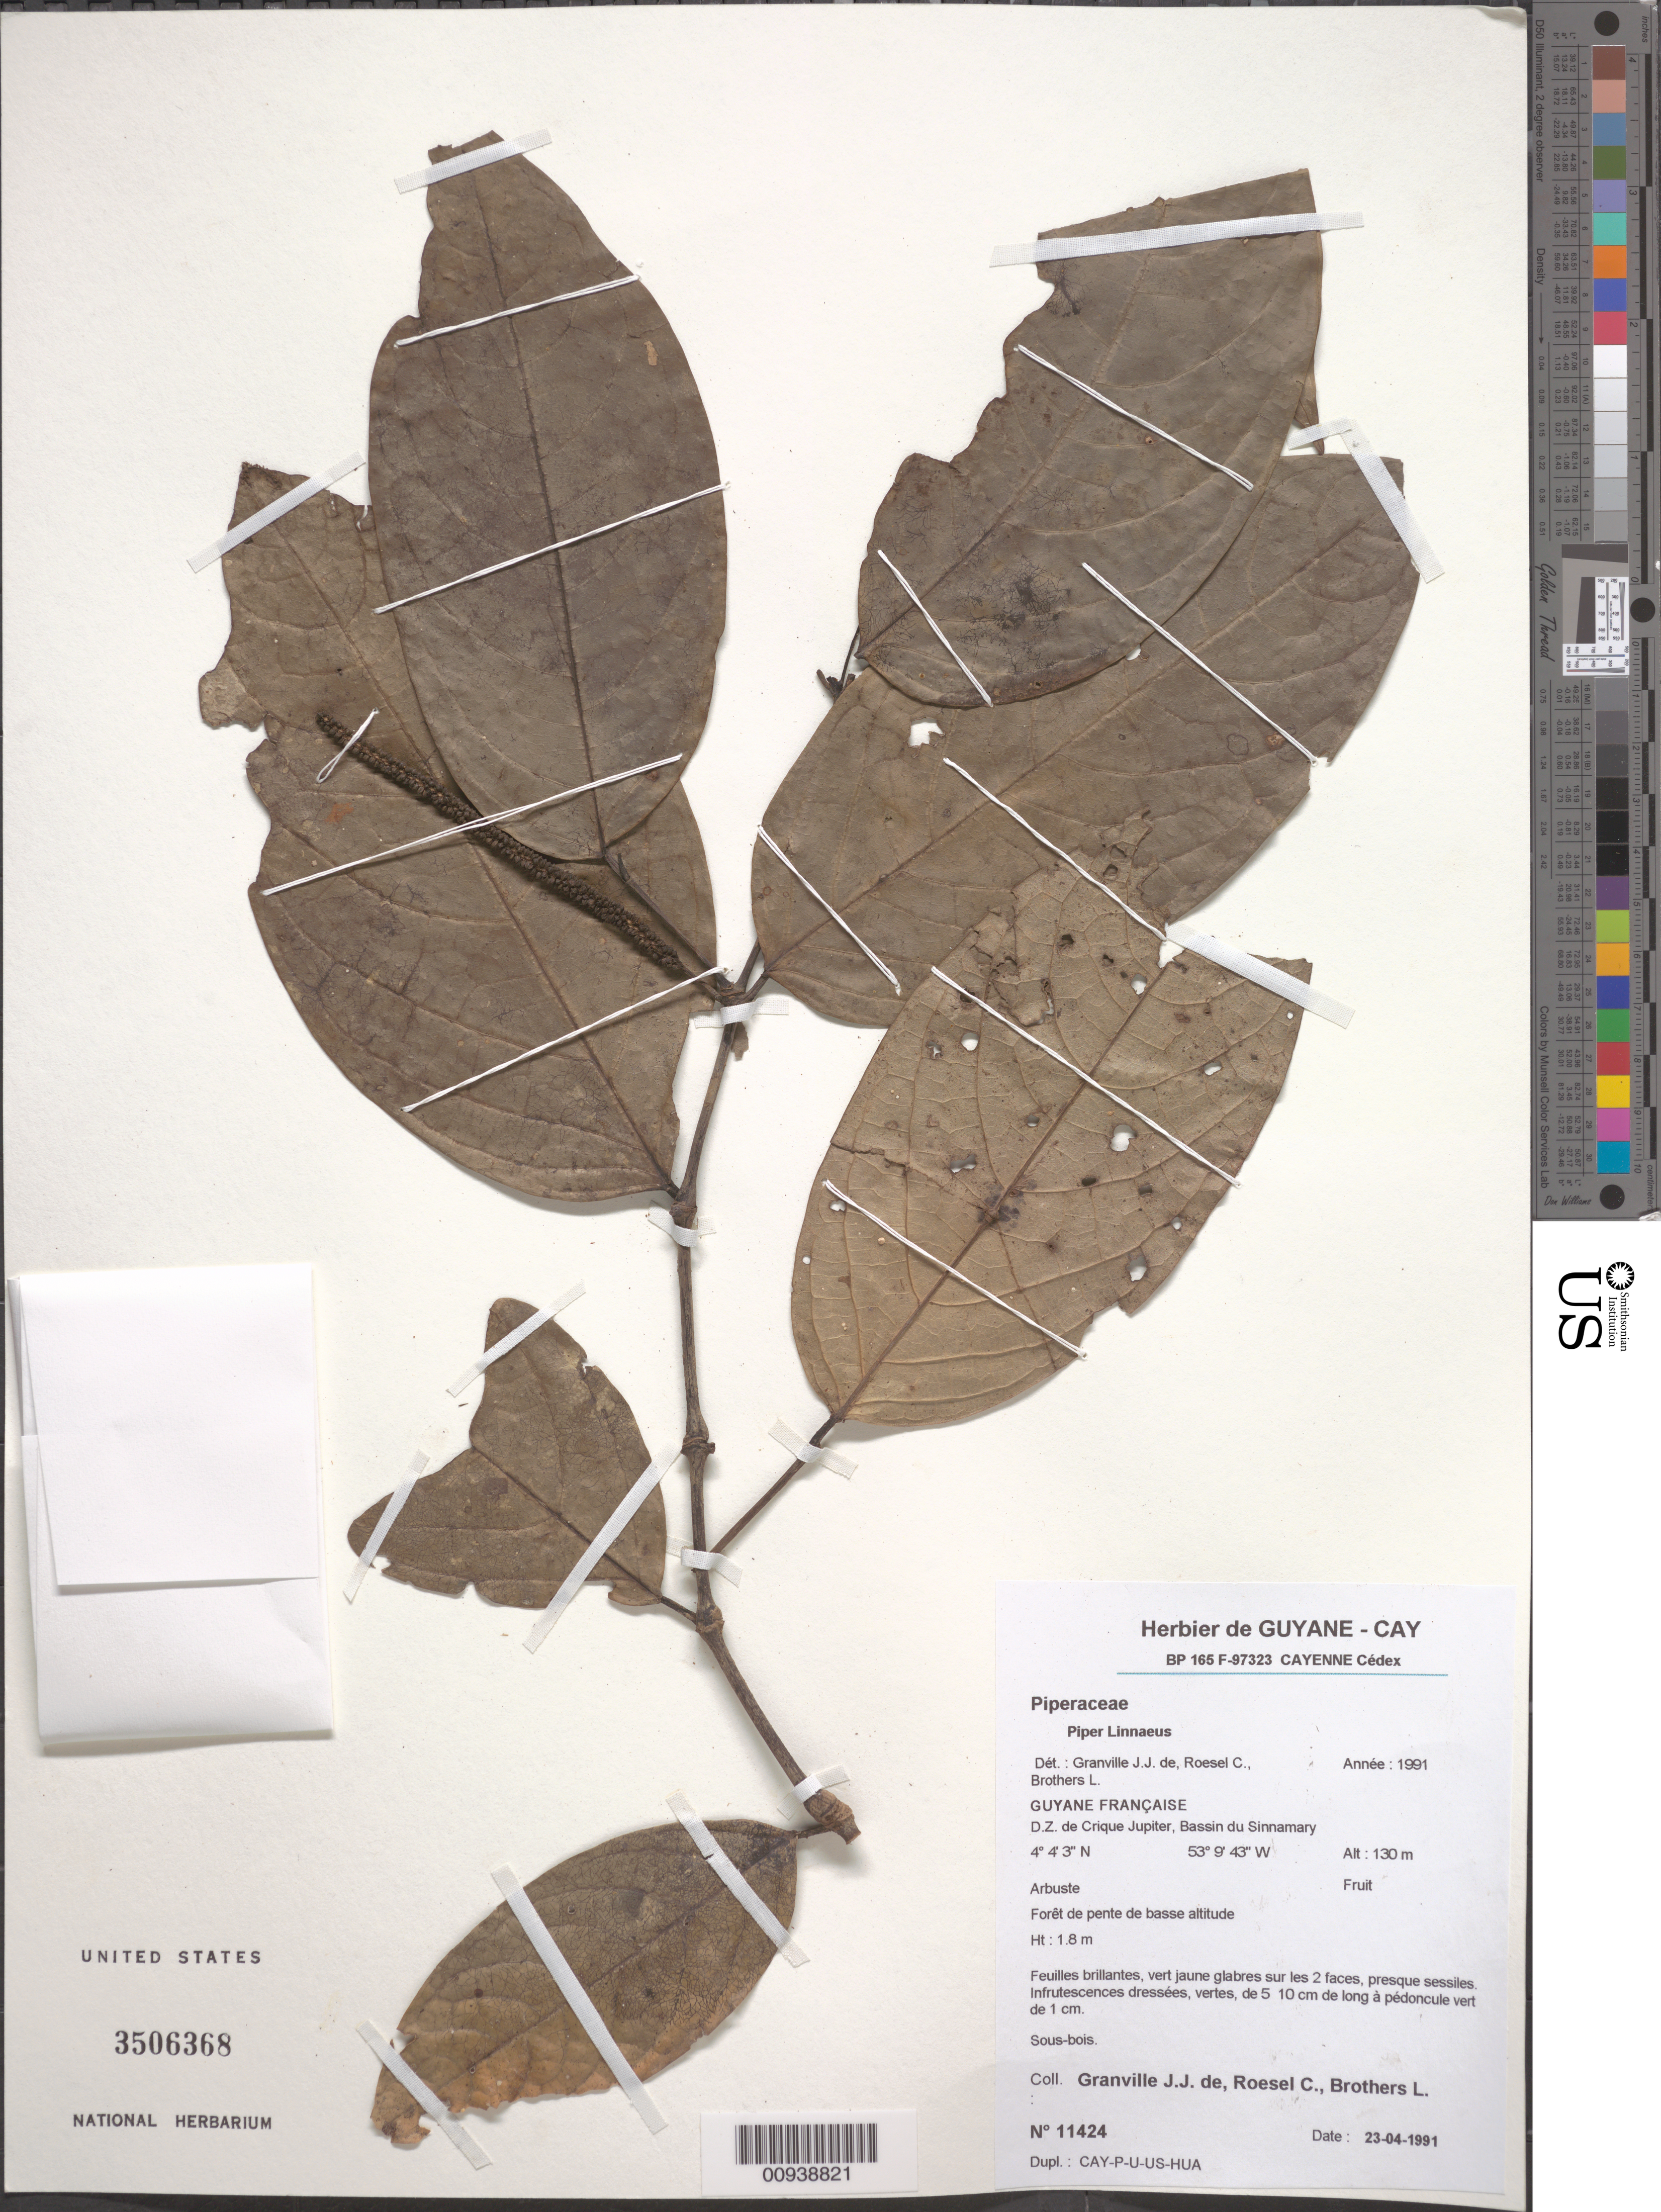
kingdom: Plantae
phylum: Tracheophyta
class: Magnoliopsida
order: Piperales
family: Piperaceae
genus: Piper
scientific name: Piper sp.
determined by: Granville, J. J.; Roesel, C. S.; Brothers, Leslie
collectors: J.-J. de Granville, C. S. Roesel & L. Brothers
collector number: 11424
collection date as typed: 23-Apr-91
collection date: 1991-04-23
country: French Guiana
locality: D.Z. de Crique Jupiter, Bassin du Sinnamary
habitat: Forêt de pente de basse altitude; sous bois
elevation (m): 130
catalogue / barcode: US 3506368